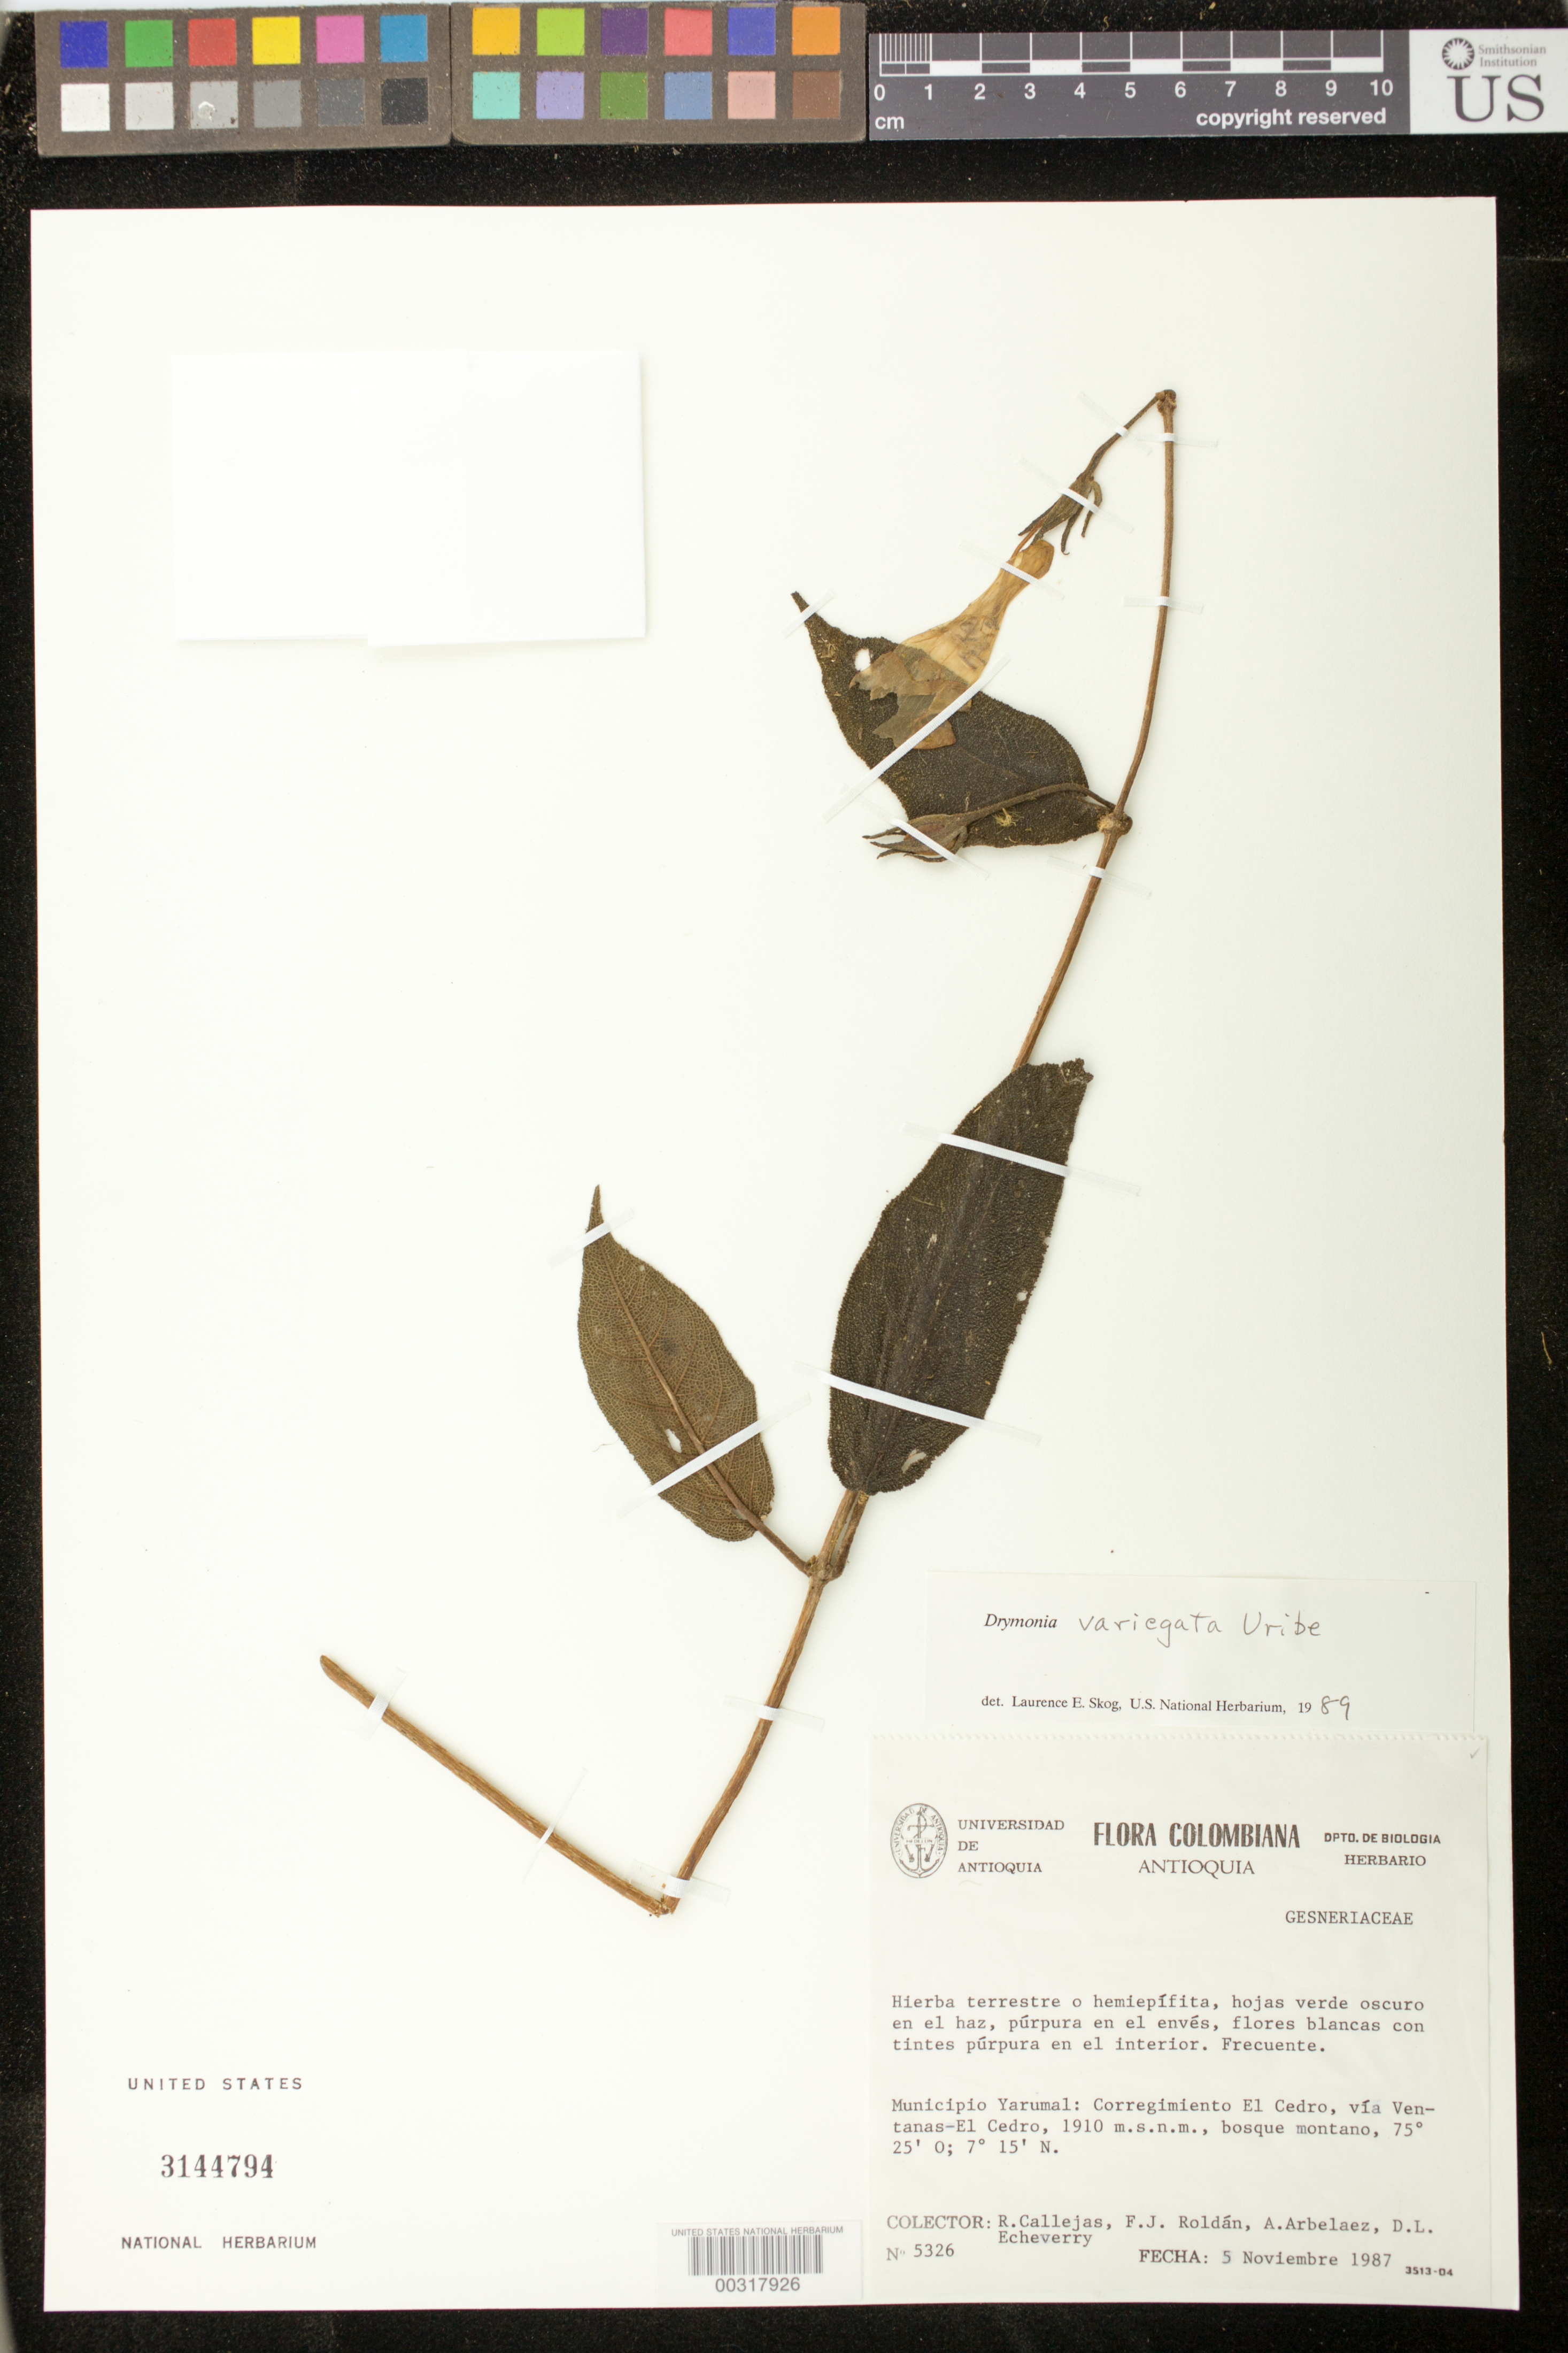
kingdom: Plantae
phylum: Tracheophyta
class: Magnoliopsida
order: Lamiales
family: Gesneriaceae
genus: Drymonia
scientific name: Drymonia variegata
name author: L. Uribe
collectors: R. Callejas, F. J. Roldán, A. Arbelaez & D. Echeverry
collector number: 5326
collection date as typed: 05 Nov 1987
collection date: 1987-11-05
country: Colombia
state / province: Antioquia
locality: Municipio Yarumal: Corregimiento El Cedro, via Ventanas-El Cedro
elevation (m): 1910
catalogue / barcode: US 3144794